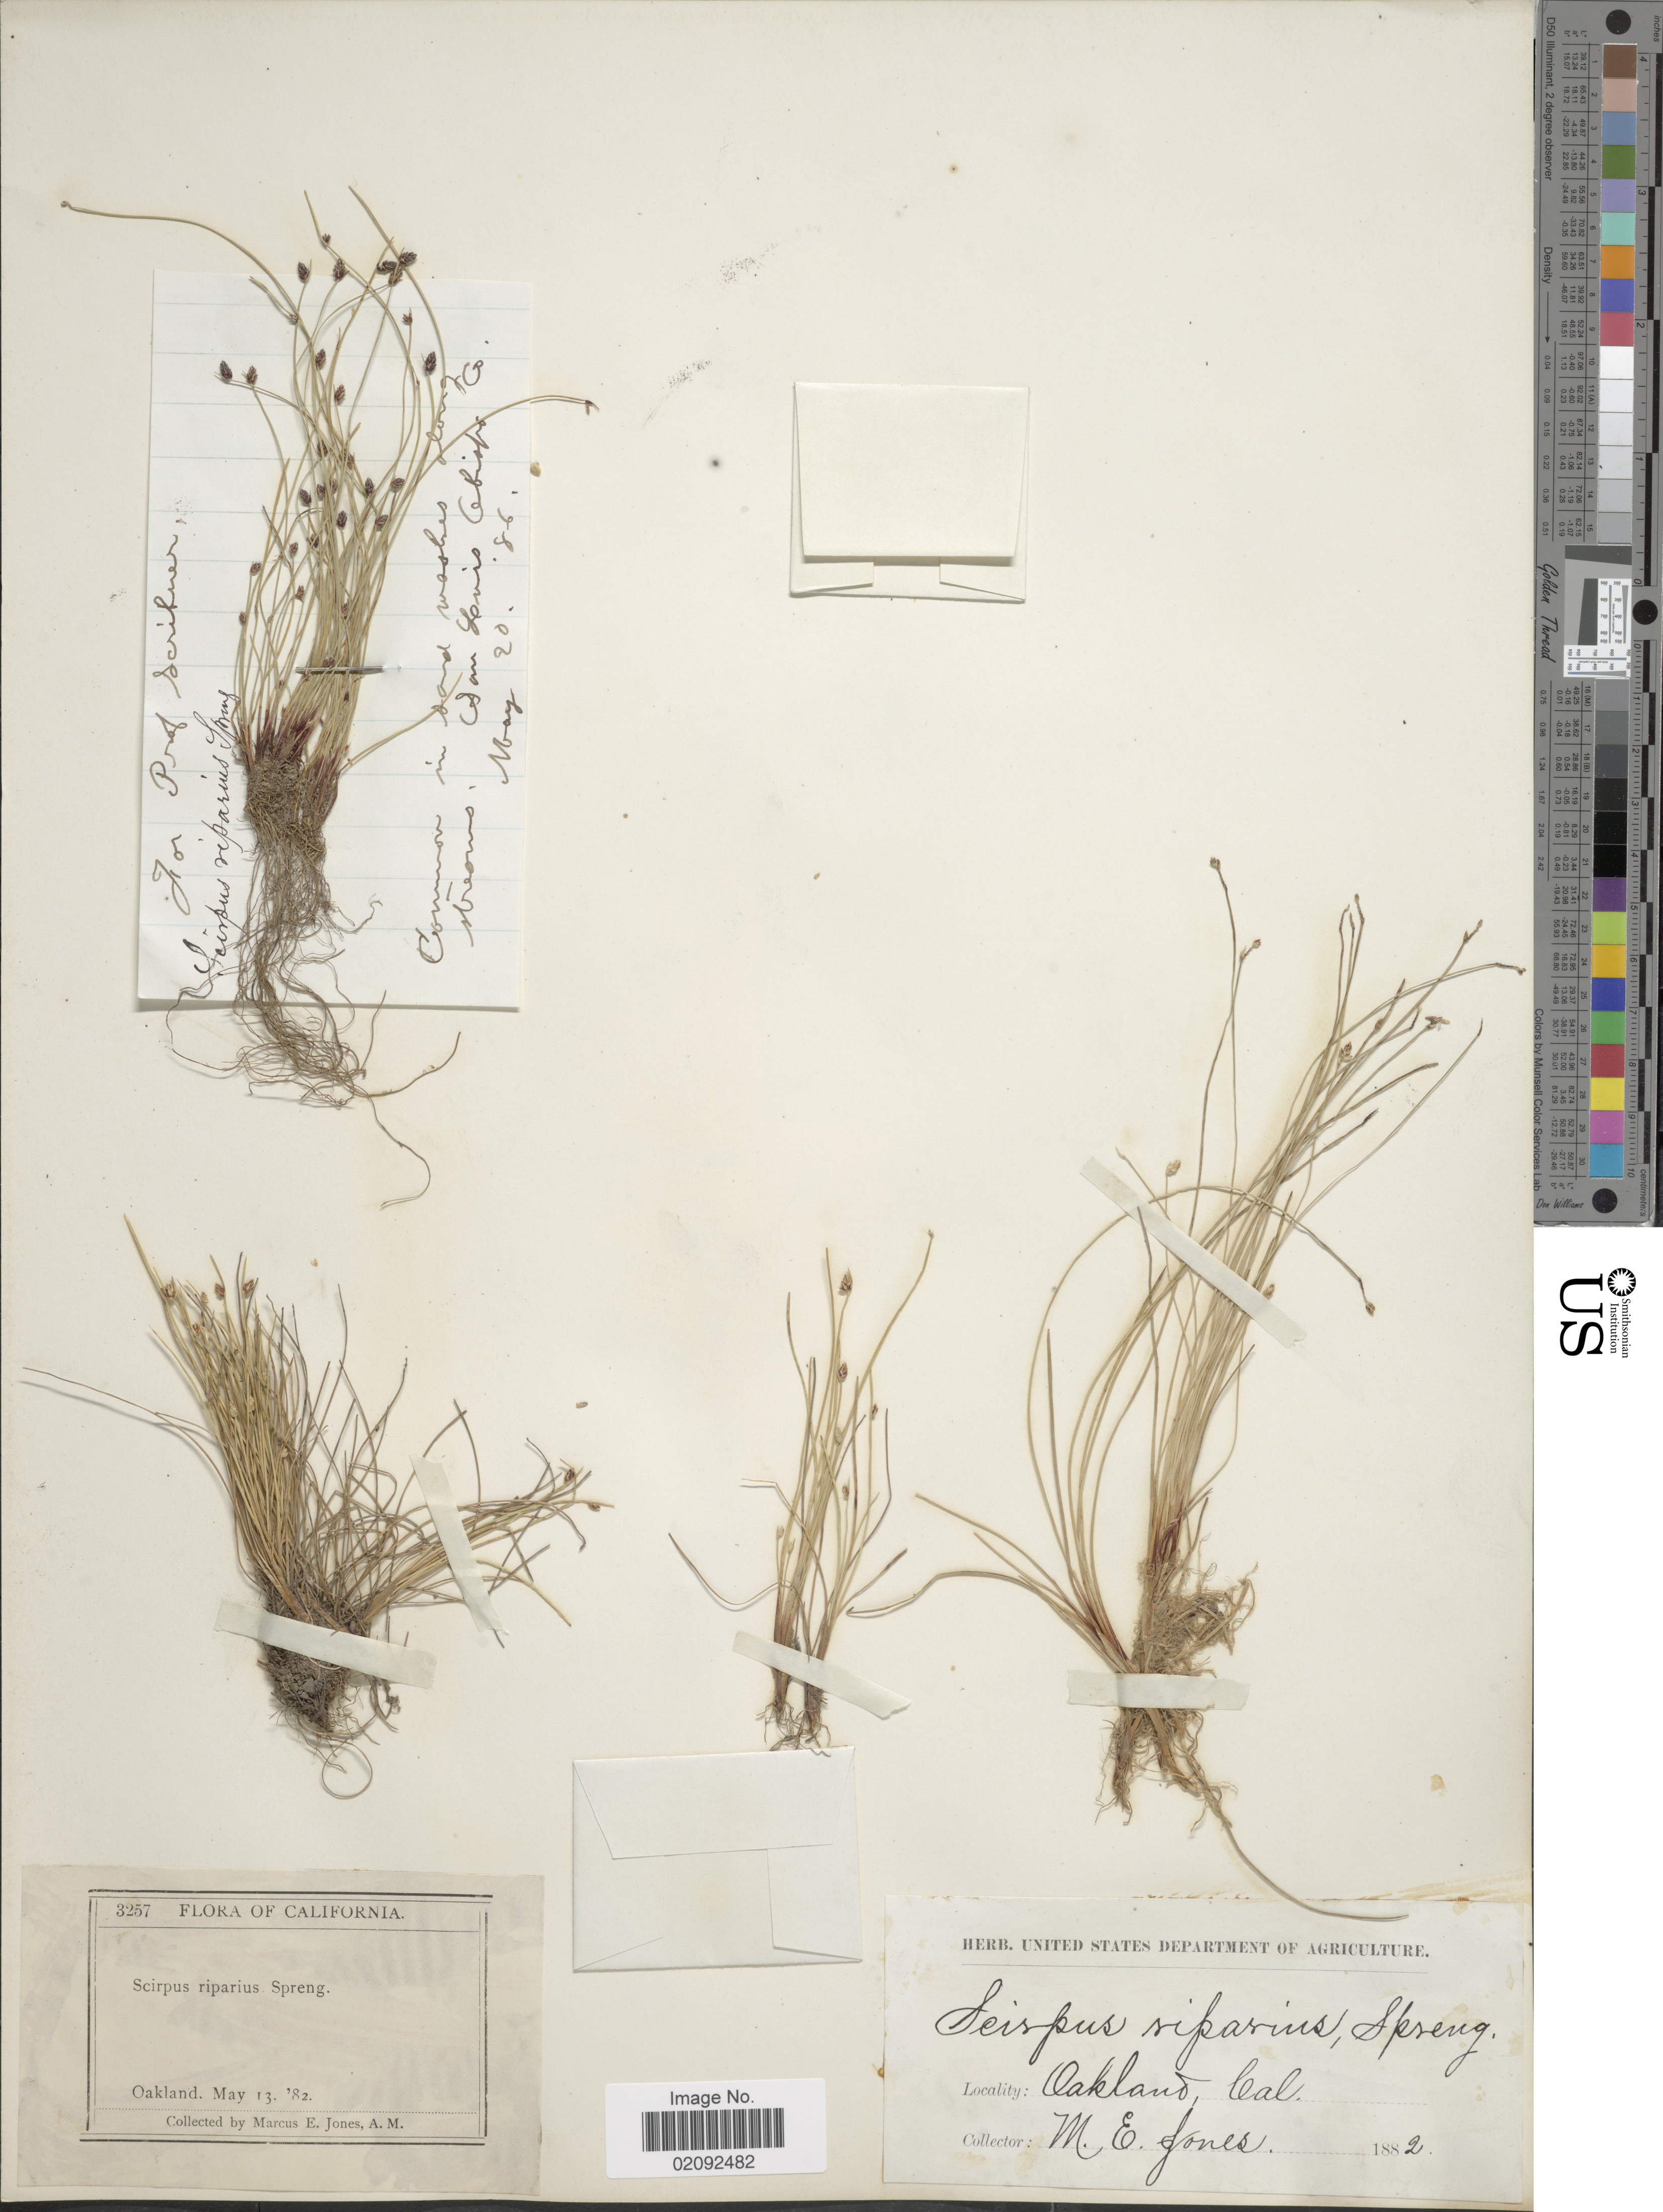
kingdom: Plantae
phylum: Tracheophyta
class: Liliopsida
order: Poales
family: Cyperaceae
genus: Isolepis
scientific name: Isolepis cernua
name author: (Vahl) Roem. & Schult.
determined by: Strong, Mark T., (BOT), Smithsonian Institution - National Museum of Natural History (UNITED STATES)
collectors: M. E. Jones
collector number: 3257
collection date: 1882-05-13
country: United States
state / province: California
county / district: Alameda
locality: Oakland.